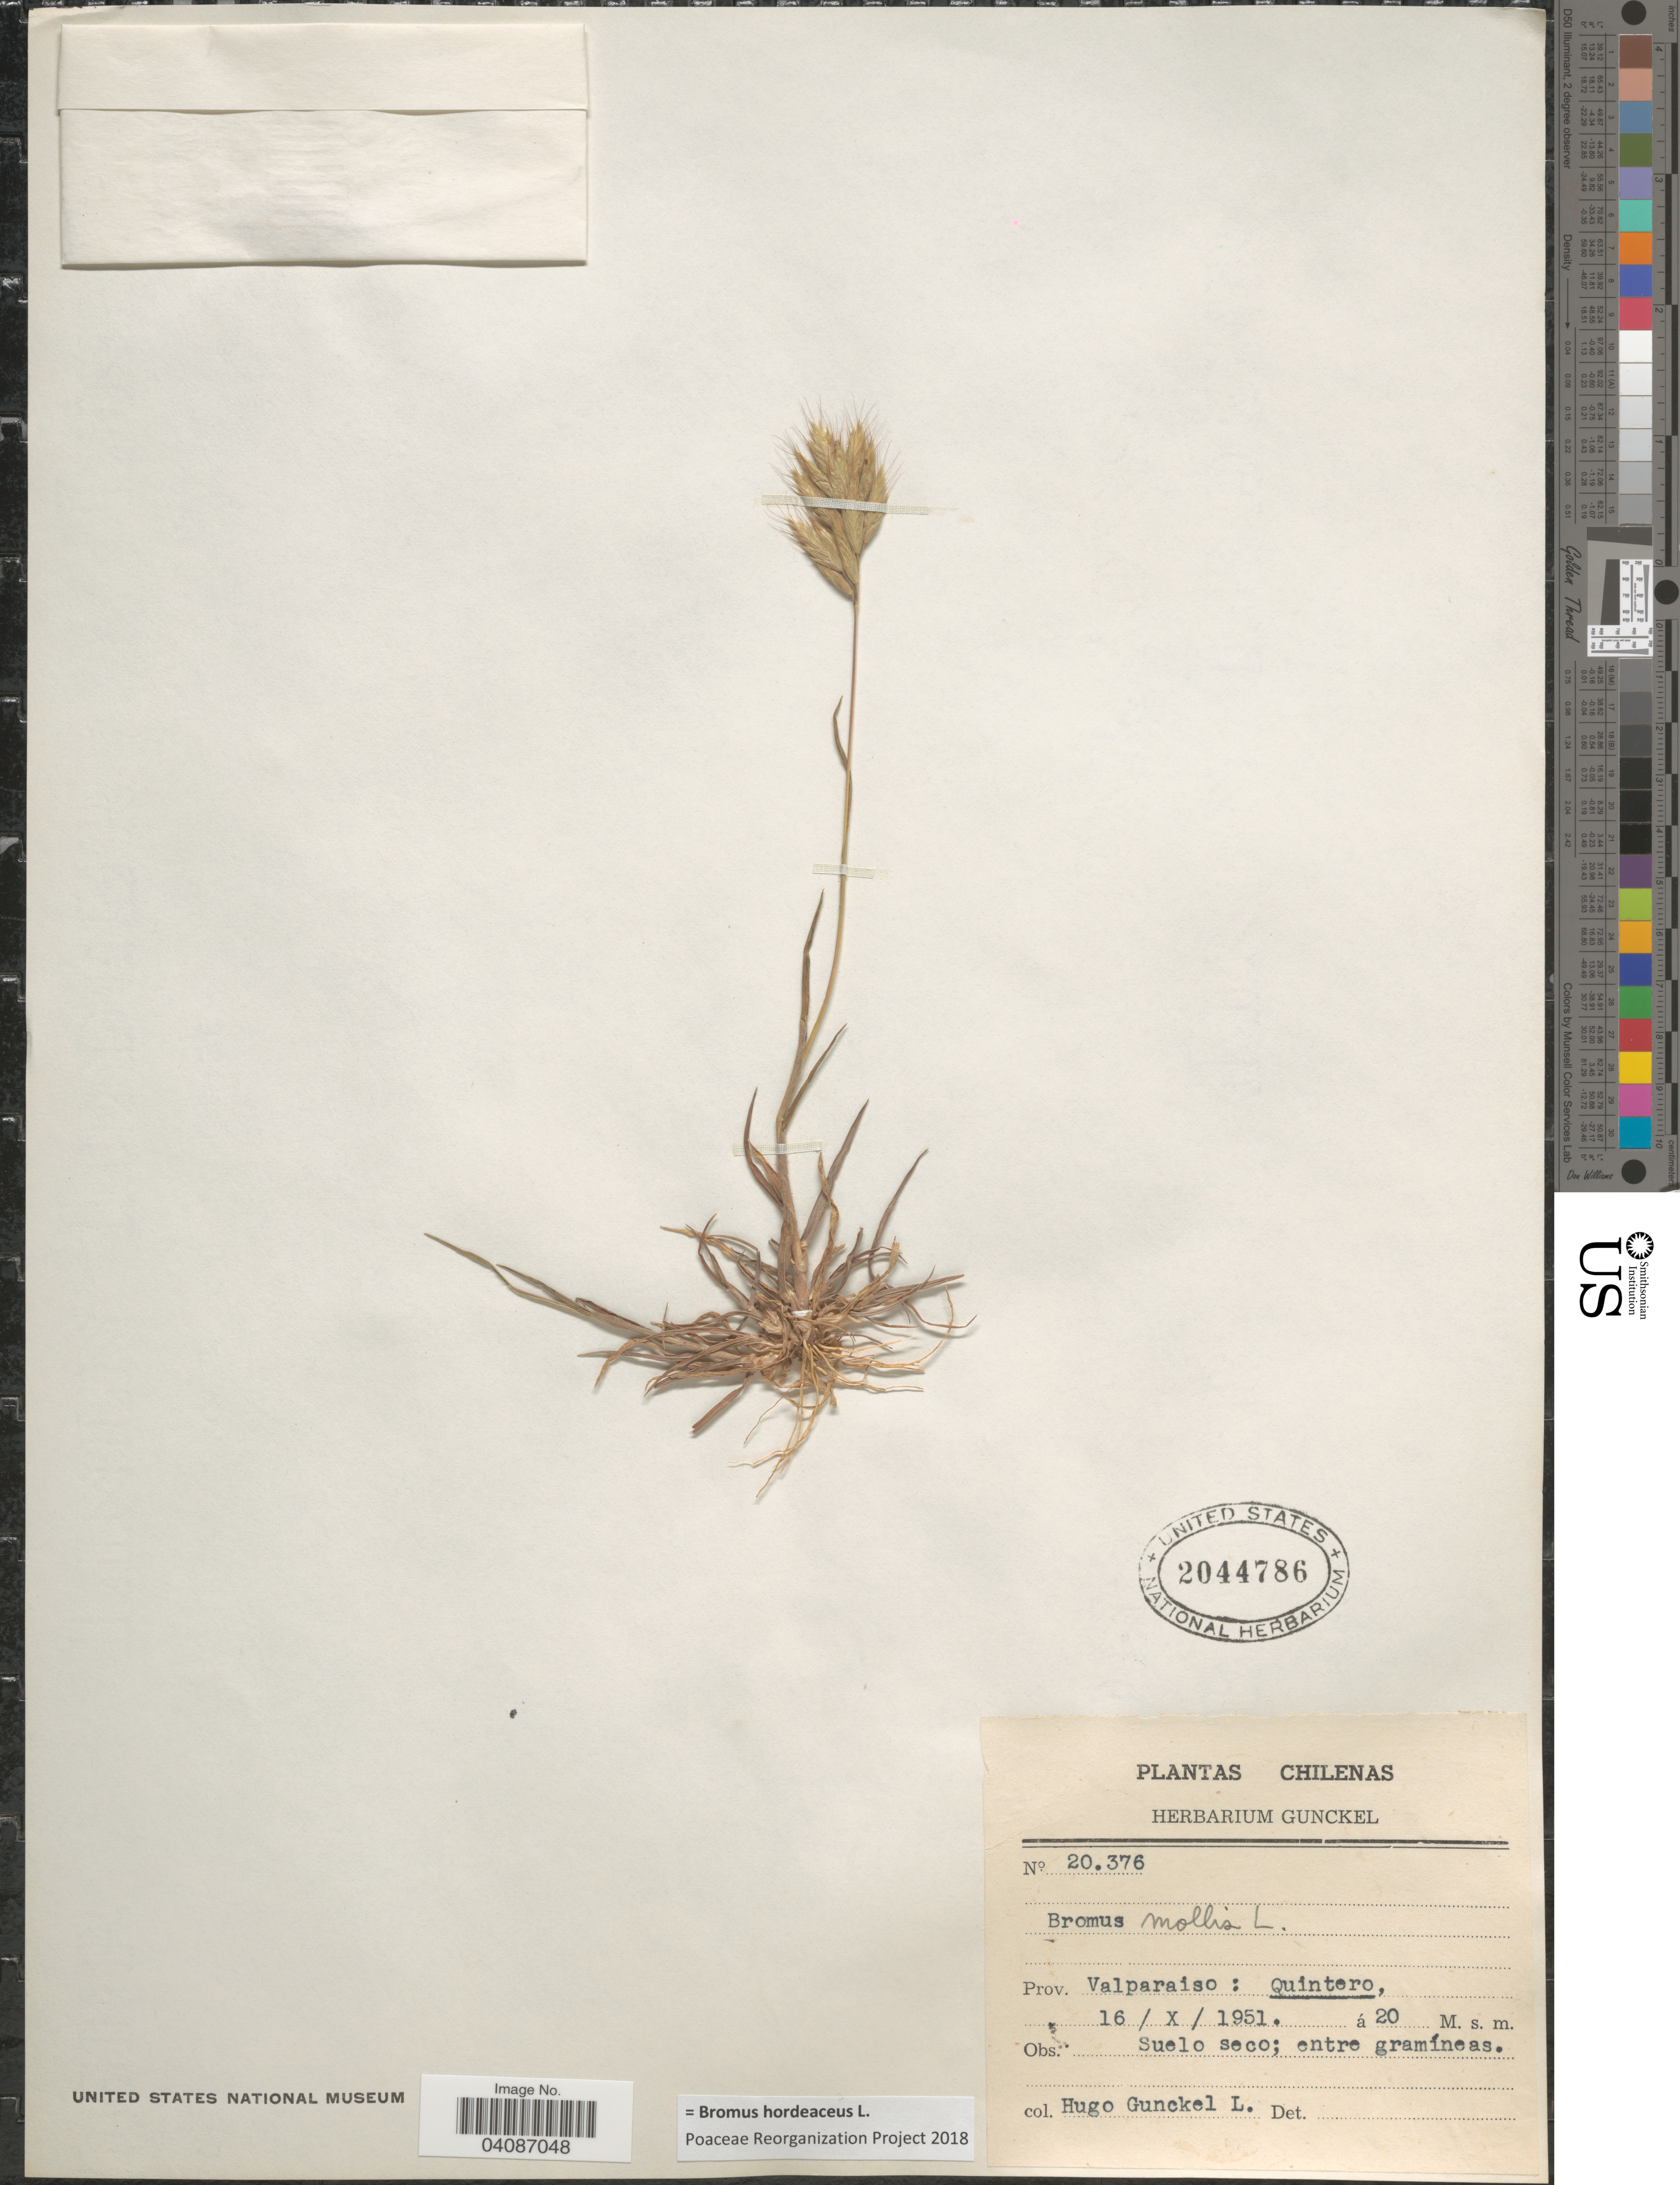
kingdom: Plantae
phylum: Tracheophyta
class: Liliopsida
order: Poales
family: Poaceae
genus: Bromus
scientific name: Bromus hordeaceus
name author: L.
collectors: H. Gunckel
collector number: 20376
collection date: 1951-10-16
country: Chile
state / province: Valparaíso (V)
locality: Quintero.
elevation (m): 20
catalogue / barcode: US 2044786